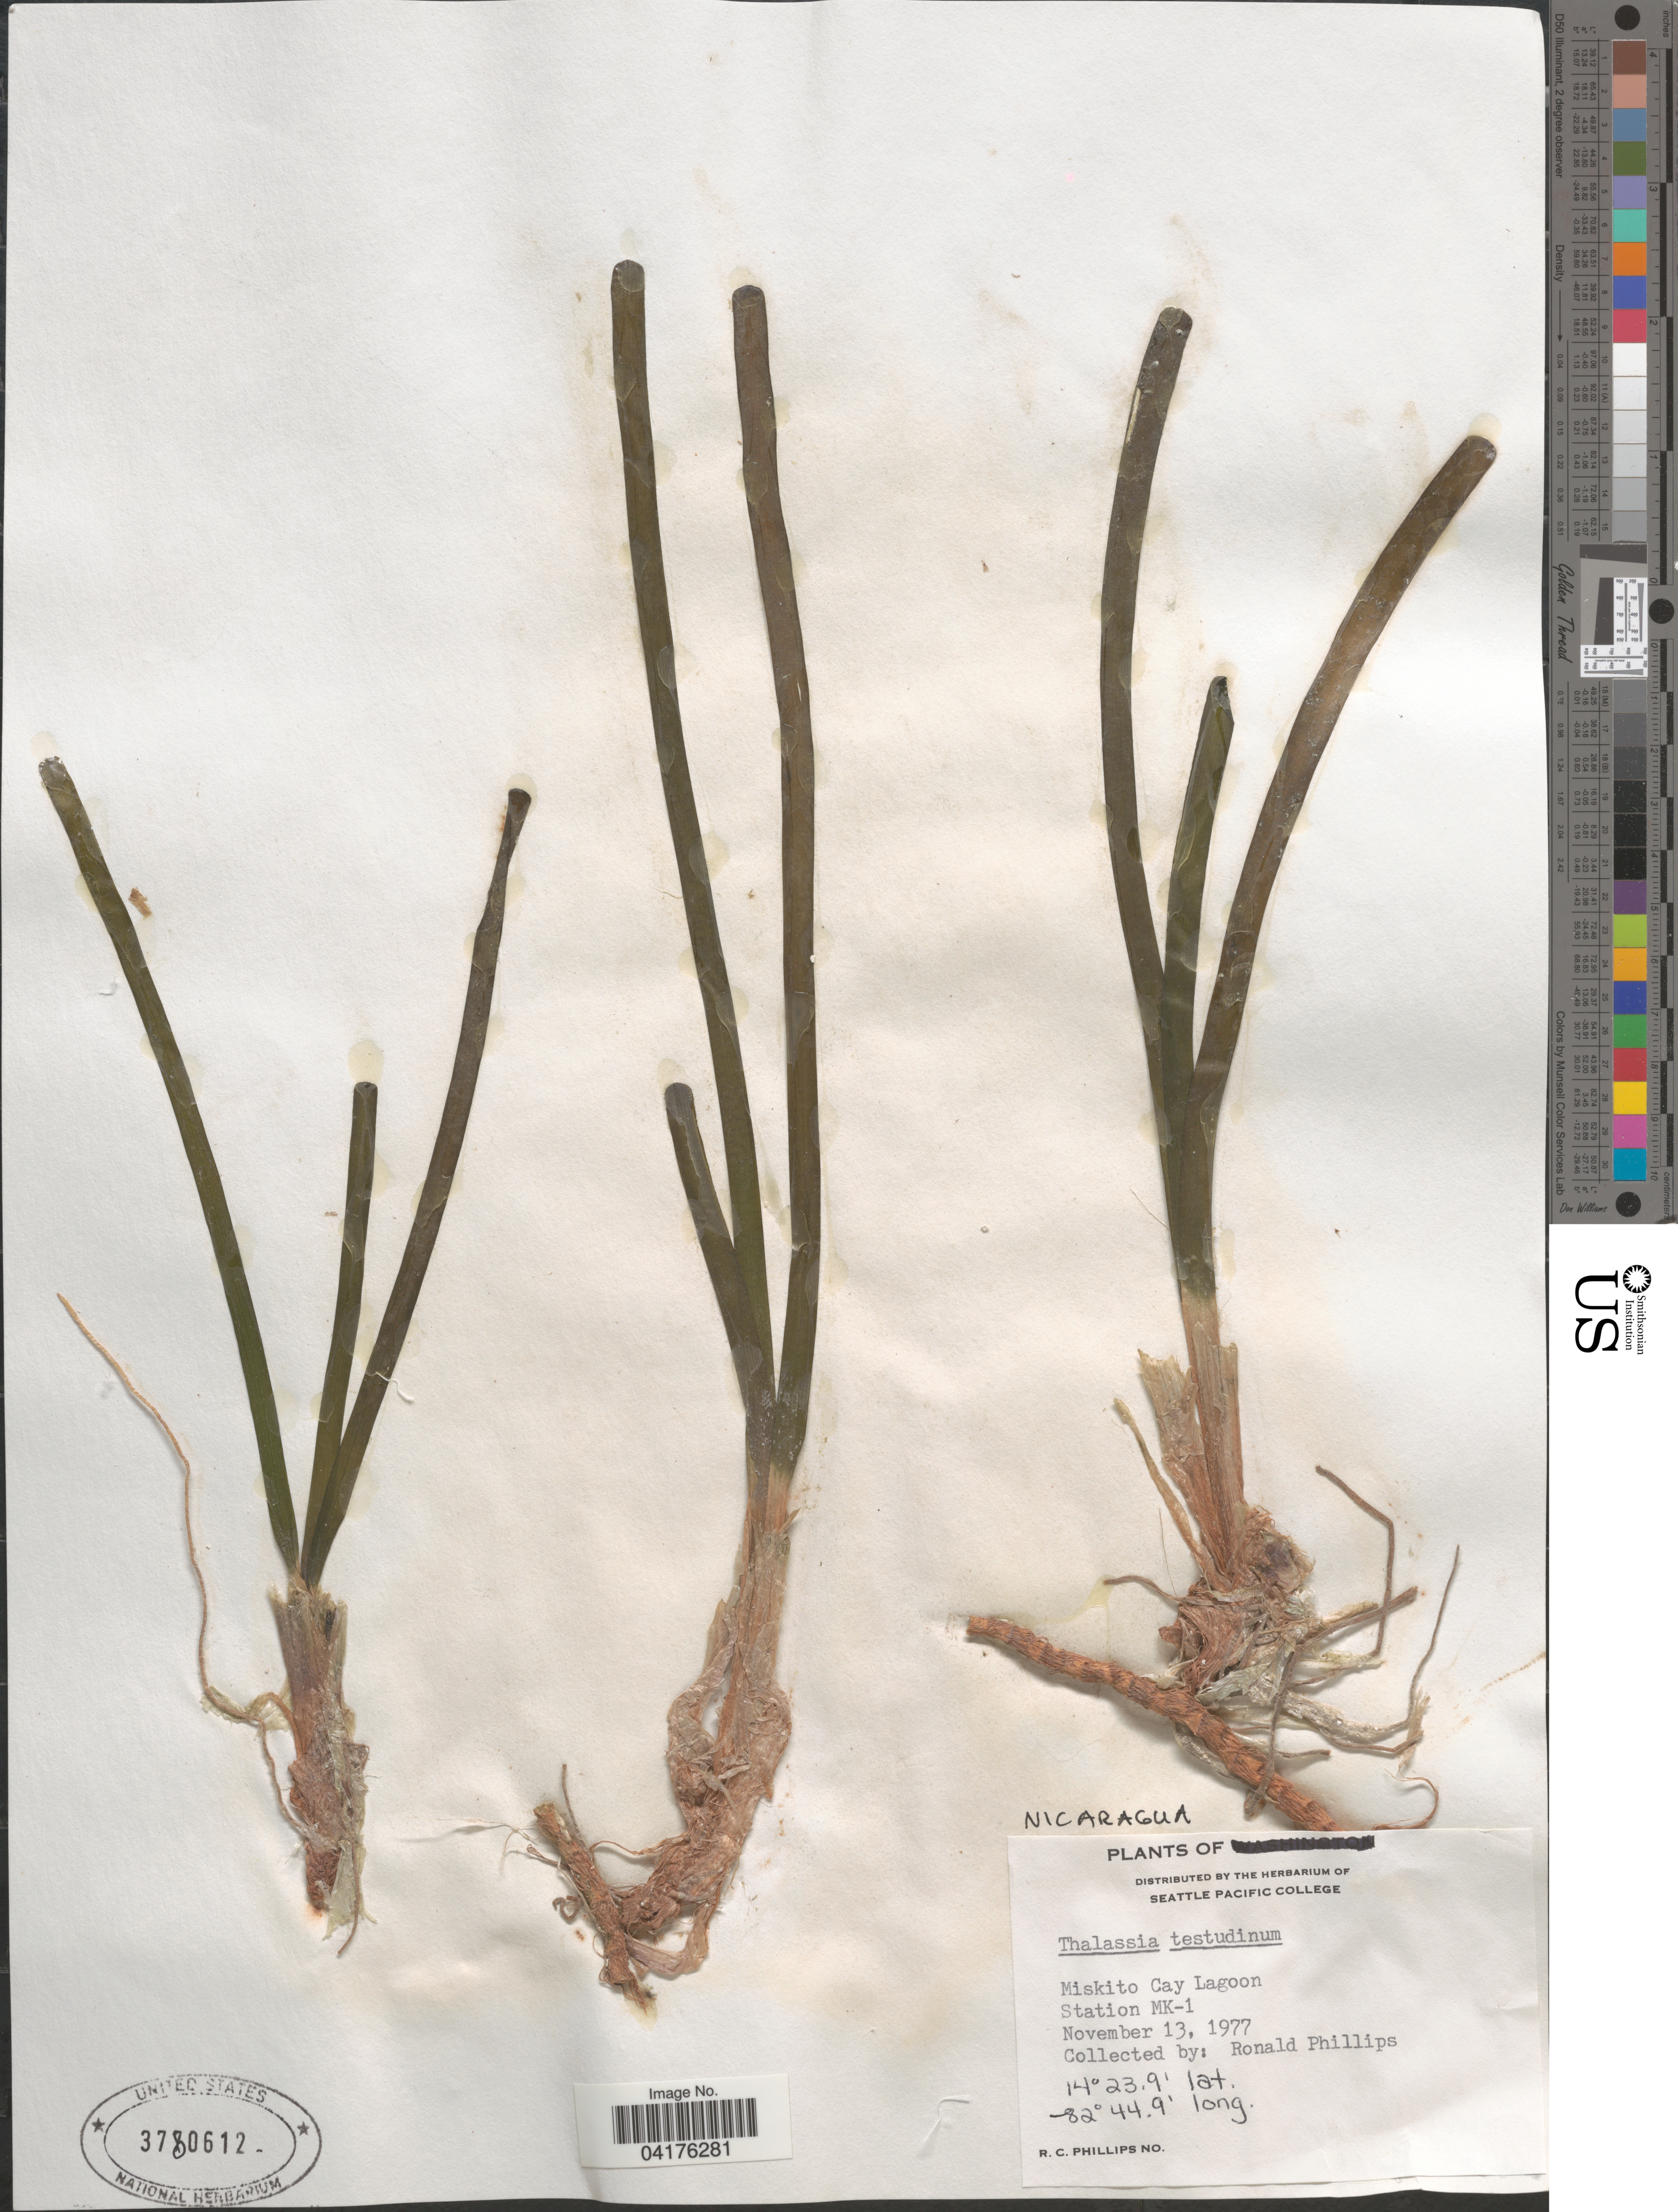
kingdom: Plantae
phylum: Tracheophyta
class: Liliopsida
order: Alismatales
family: Hydrocharitaceae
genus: Thalassia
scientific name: Thalassia testudinum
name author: Banks & Sol. ex K.D. Koenig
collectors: R. C. Phillips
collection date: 1977-11-13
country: Nicaragua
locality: Miskito Cay Lagoon Station MK-1.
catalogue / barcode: US 3780612